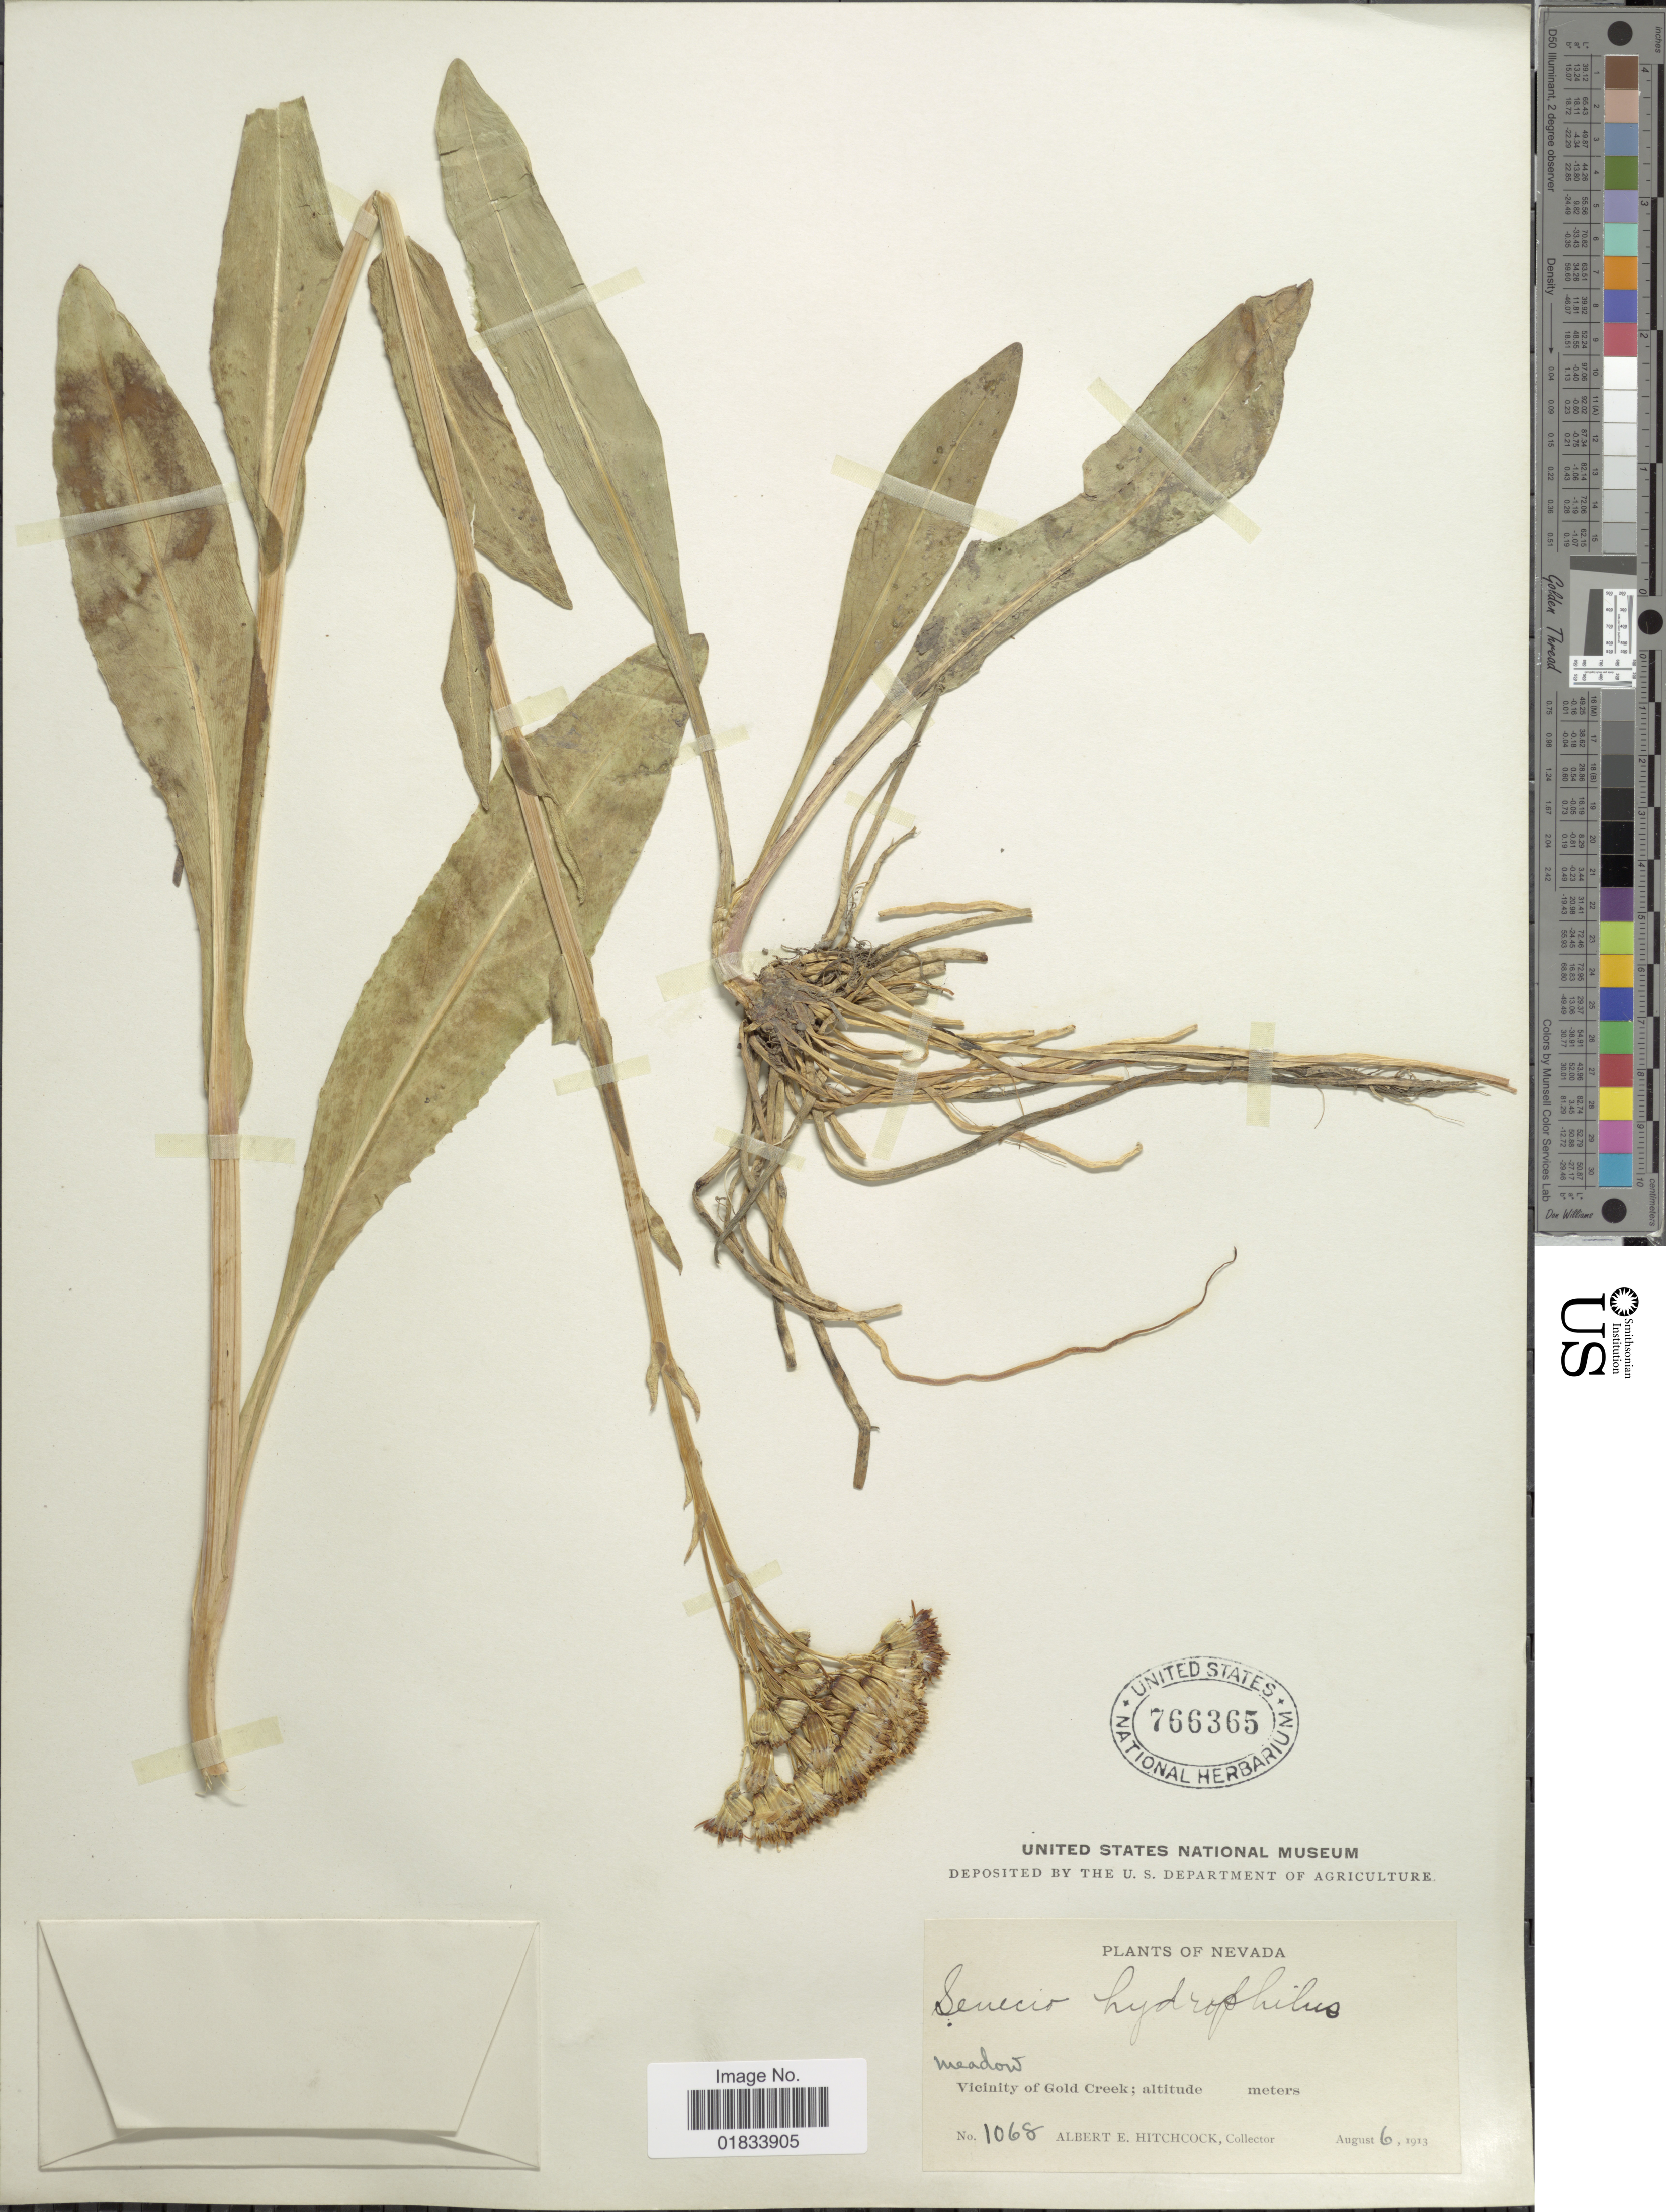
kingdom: Plantae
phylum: Tracheophyta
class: Magnoliopsida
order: Asterales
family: Asteraceae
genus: Senecio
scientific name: Senecio hydrophilus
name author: Nutt.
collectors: A. Hitchcock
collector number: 1068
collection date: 1913-08-06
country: United States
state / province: Nevada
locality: Vicinity of Gold Creek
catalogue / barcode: US 766365